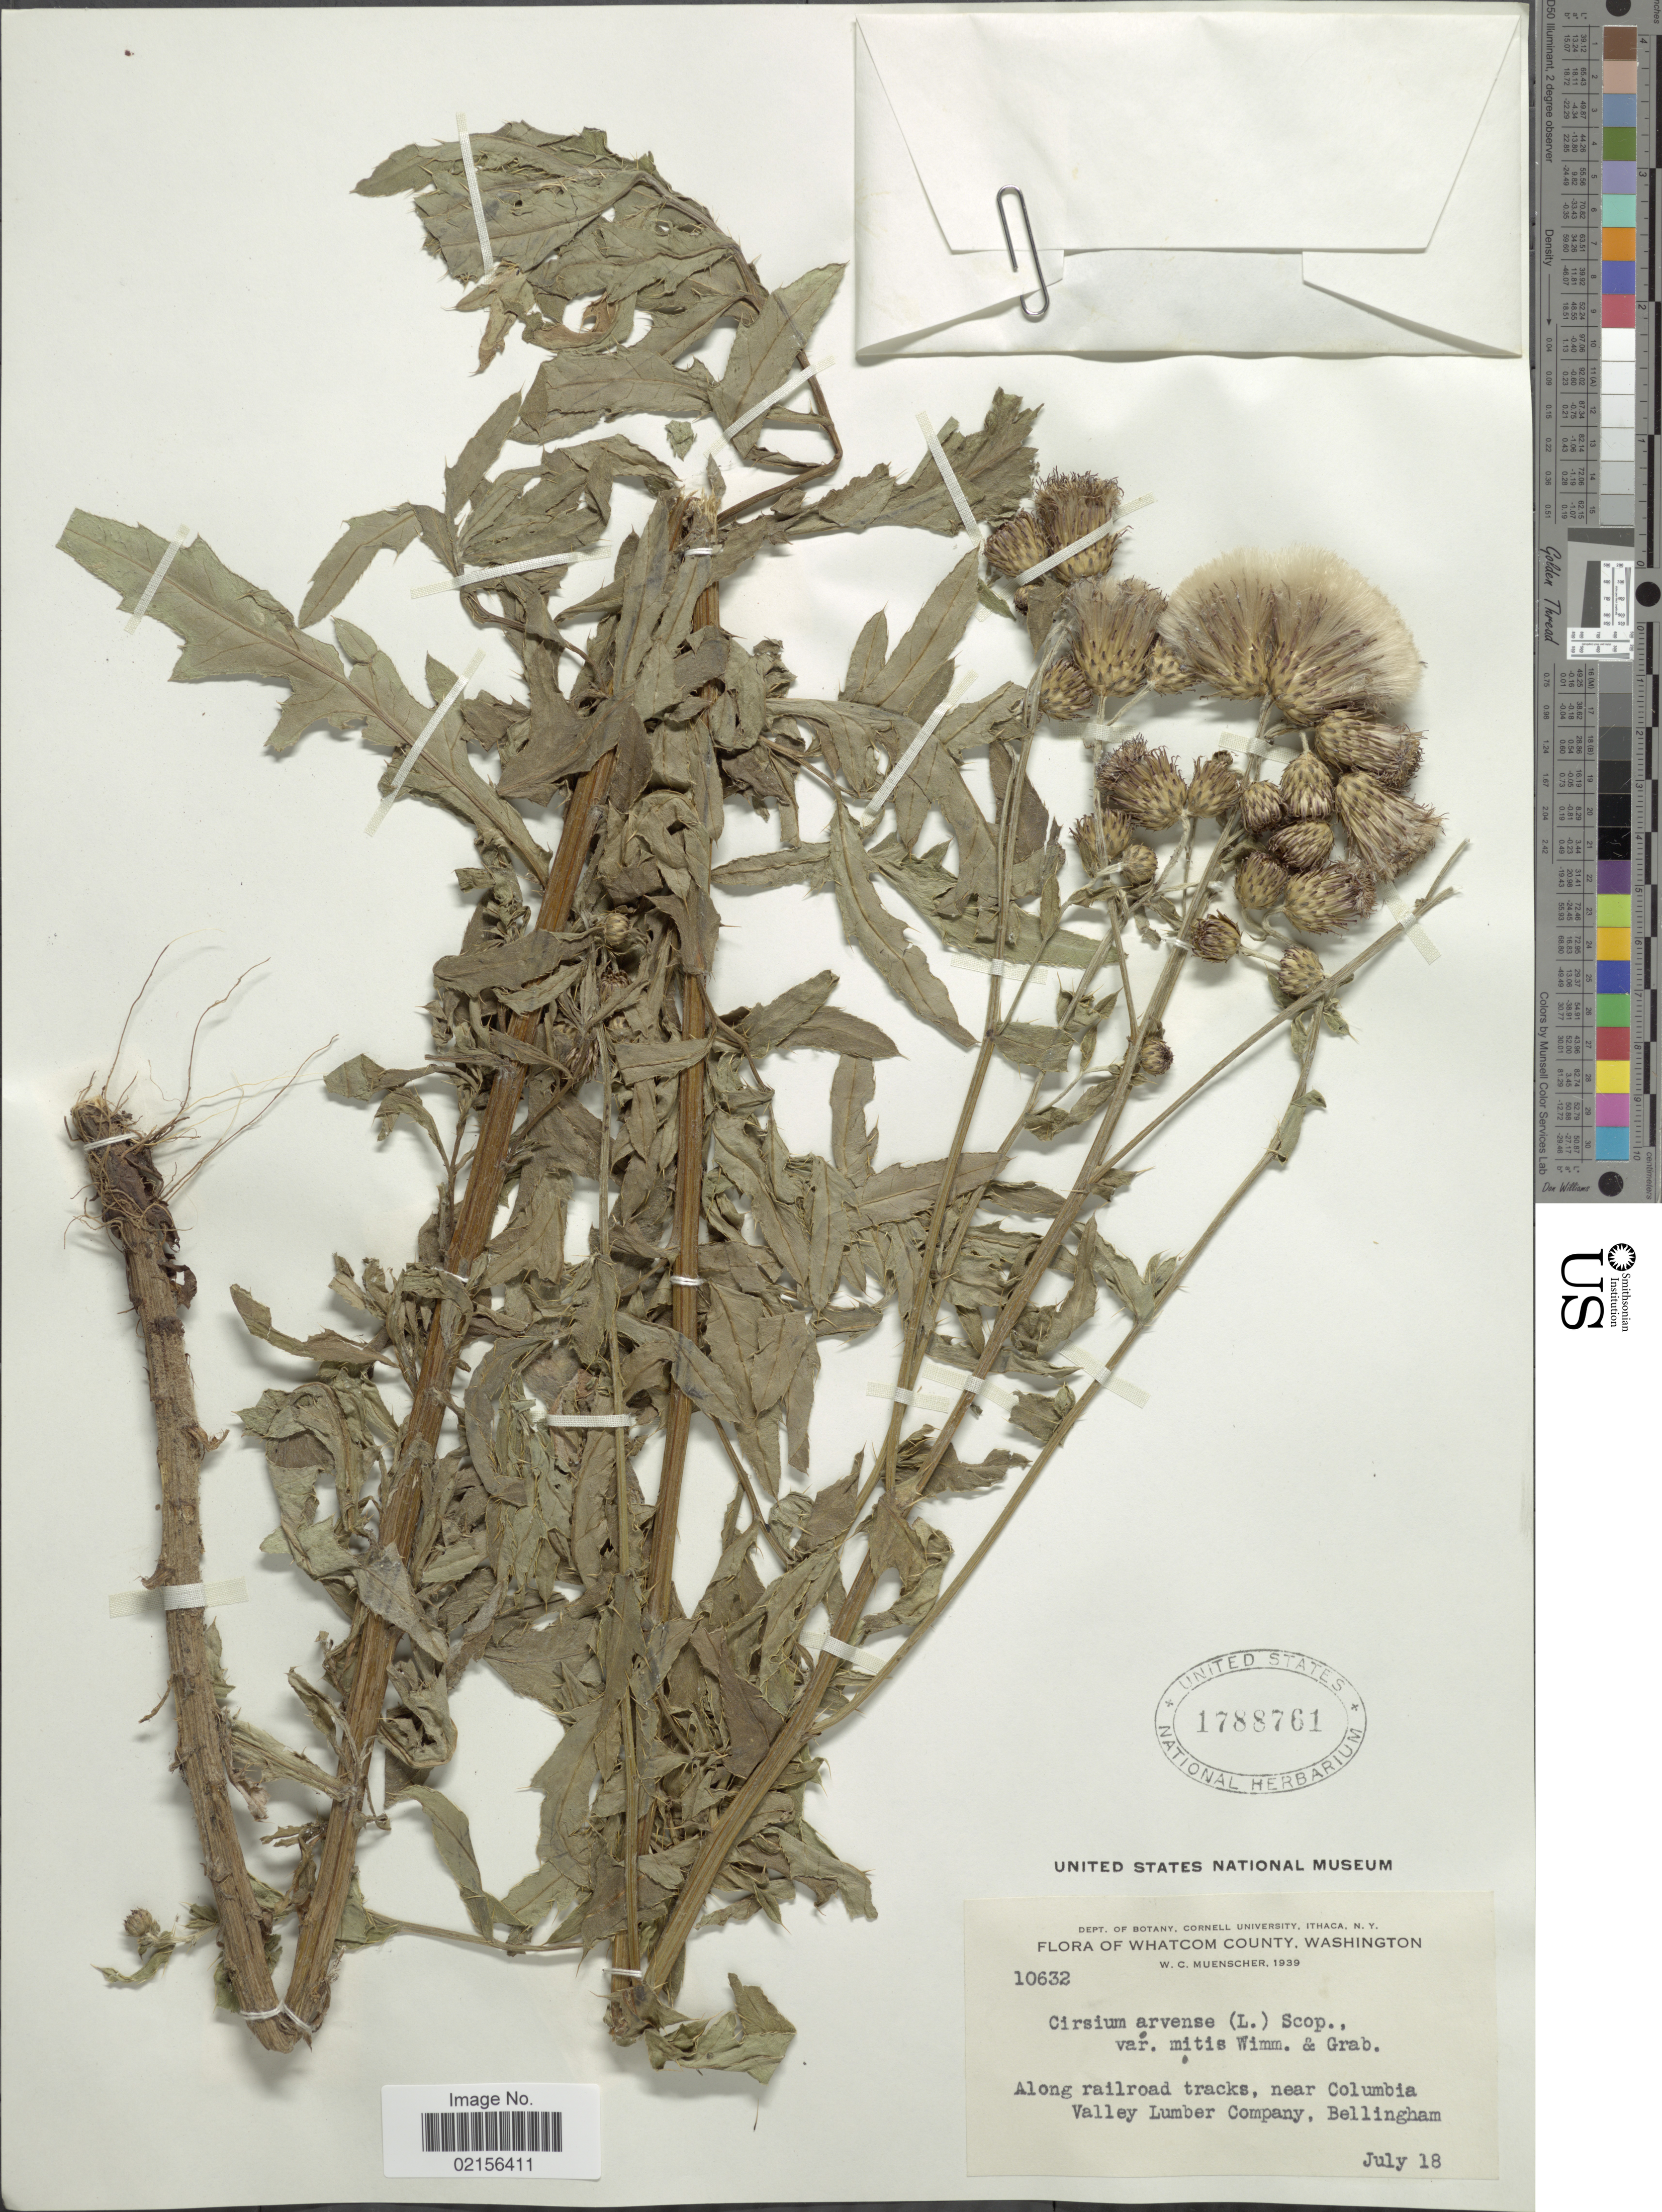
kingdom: Plantae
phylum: Tracheophyta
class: Magnoliopsida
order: Asterales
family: Asteraceae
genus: Cirsium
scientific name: Cirsium arvense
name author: (L.) Scop.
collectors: W. Muenscher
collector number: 10632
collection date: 1939-07-18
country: United States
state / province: Washington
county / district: Whatcom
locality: Whatcom County, Along railroad tracks, near Columbia Valley Lumber Company, Bellingham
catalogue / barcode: US 1788761